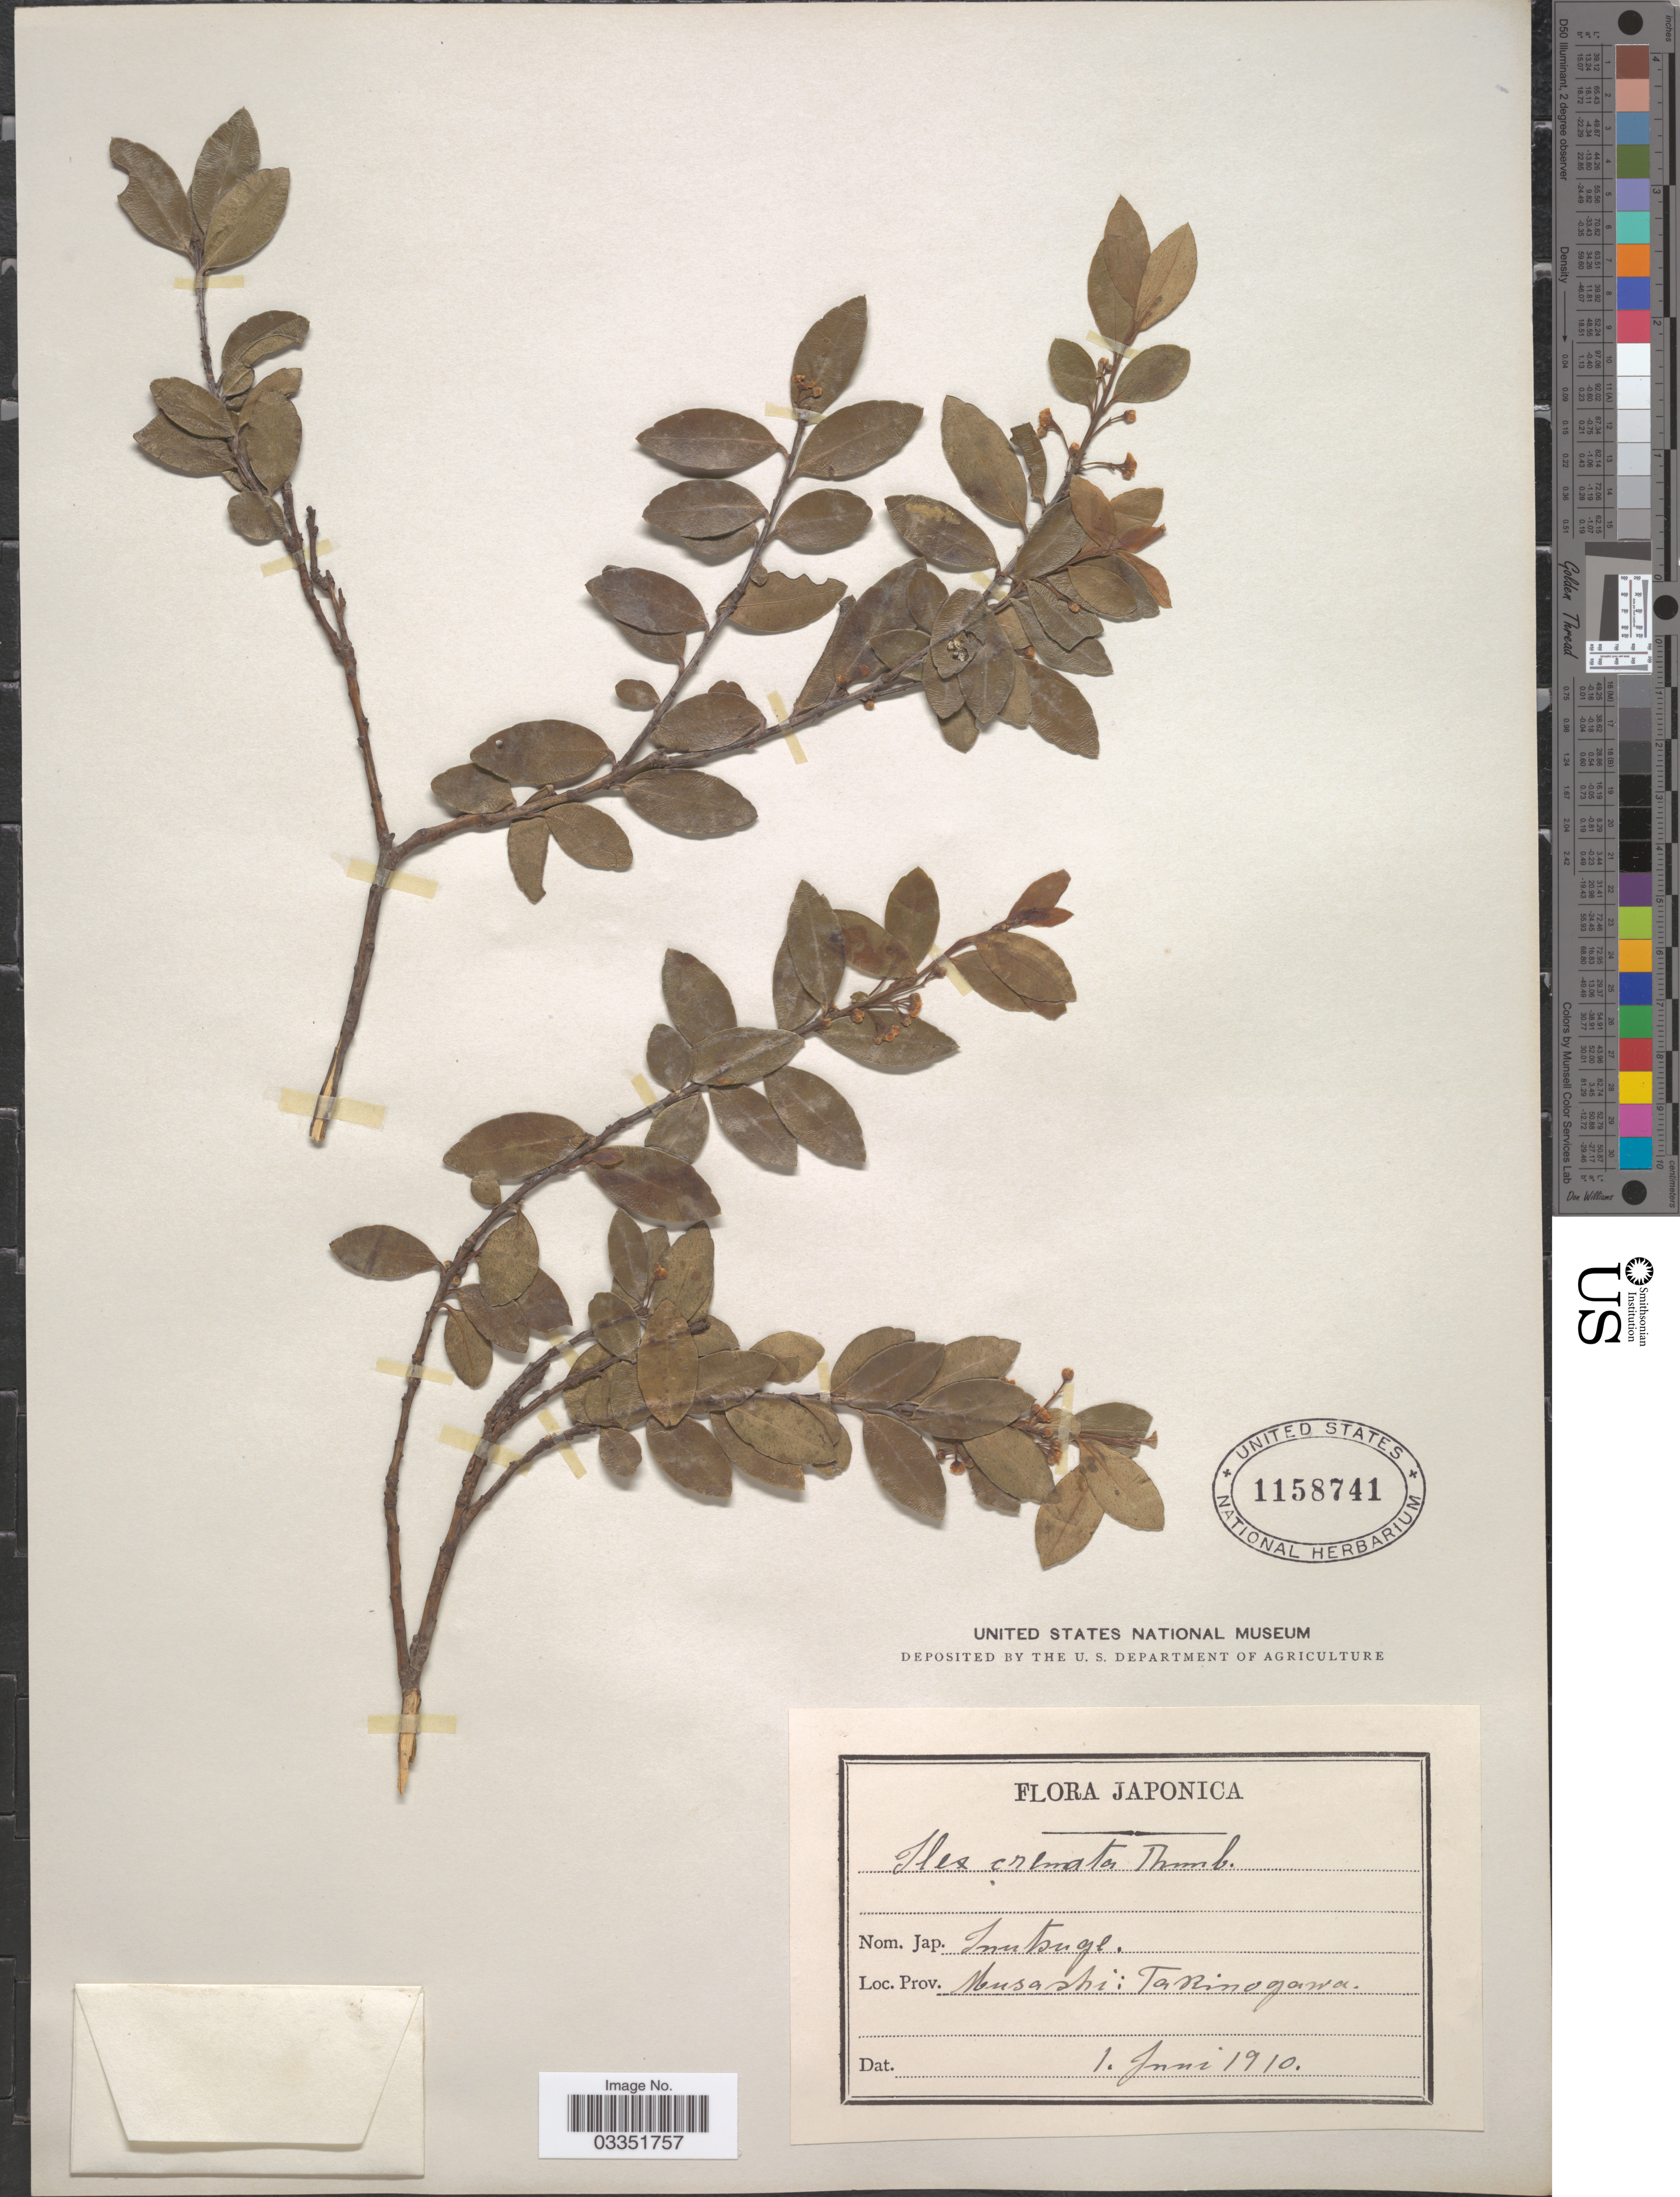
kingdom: Plantae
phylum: Tracheophyta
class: Magnoliopsida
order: Aquifoliales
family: Aquifoliaceae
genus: Ilex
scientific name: Ilex crenata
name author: Thunb.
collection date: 1910-06-01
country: Japan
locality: Musashi: Takinogawa.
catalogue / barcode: US 1158741